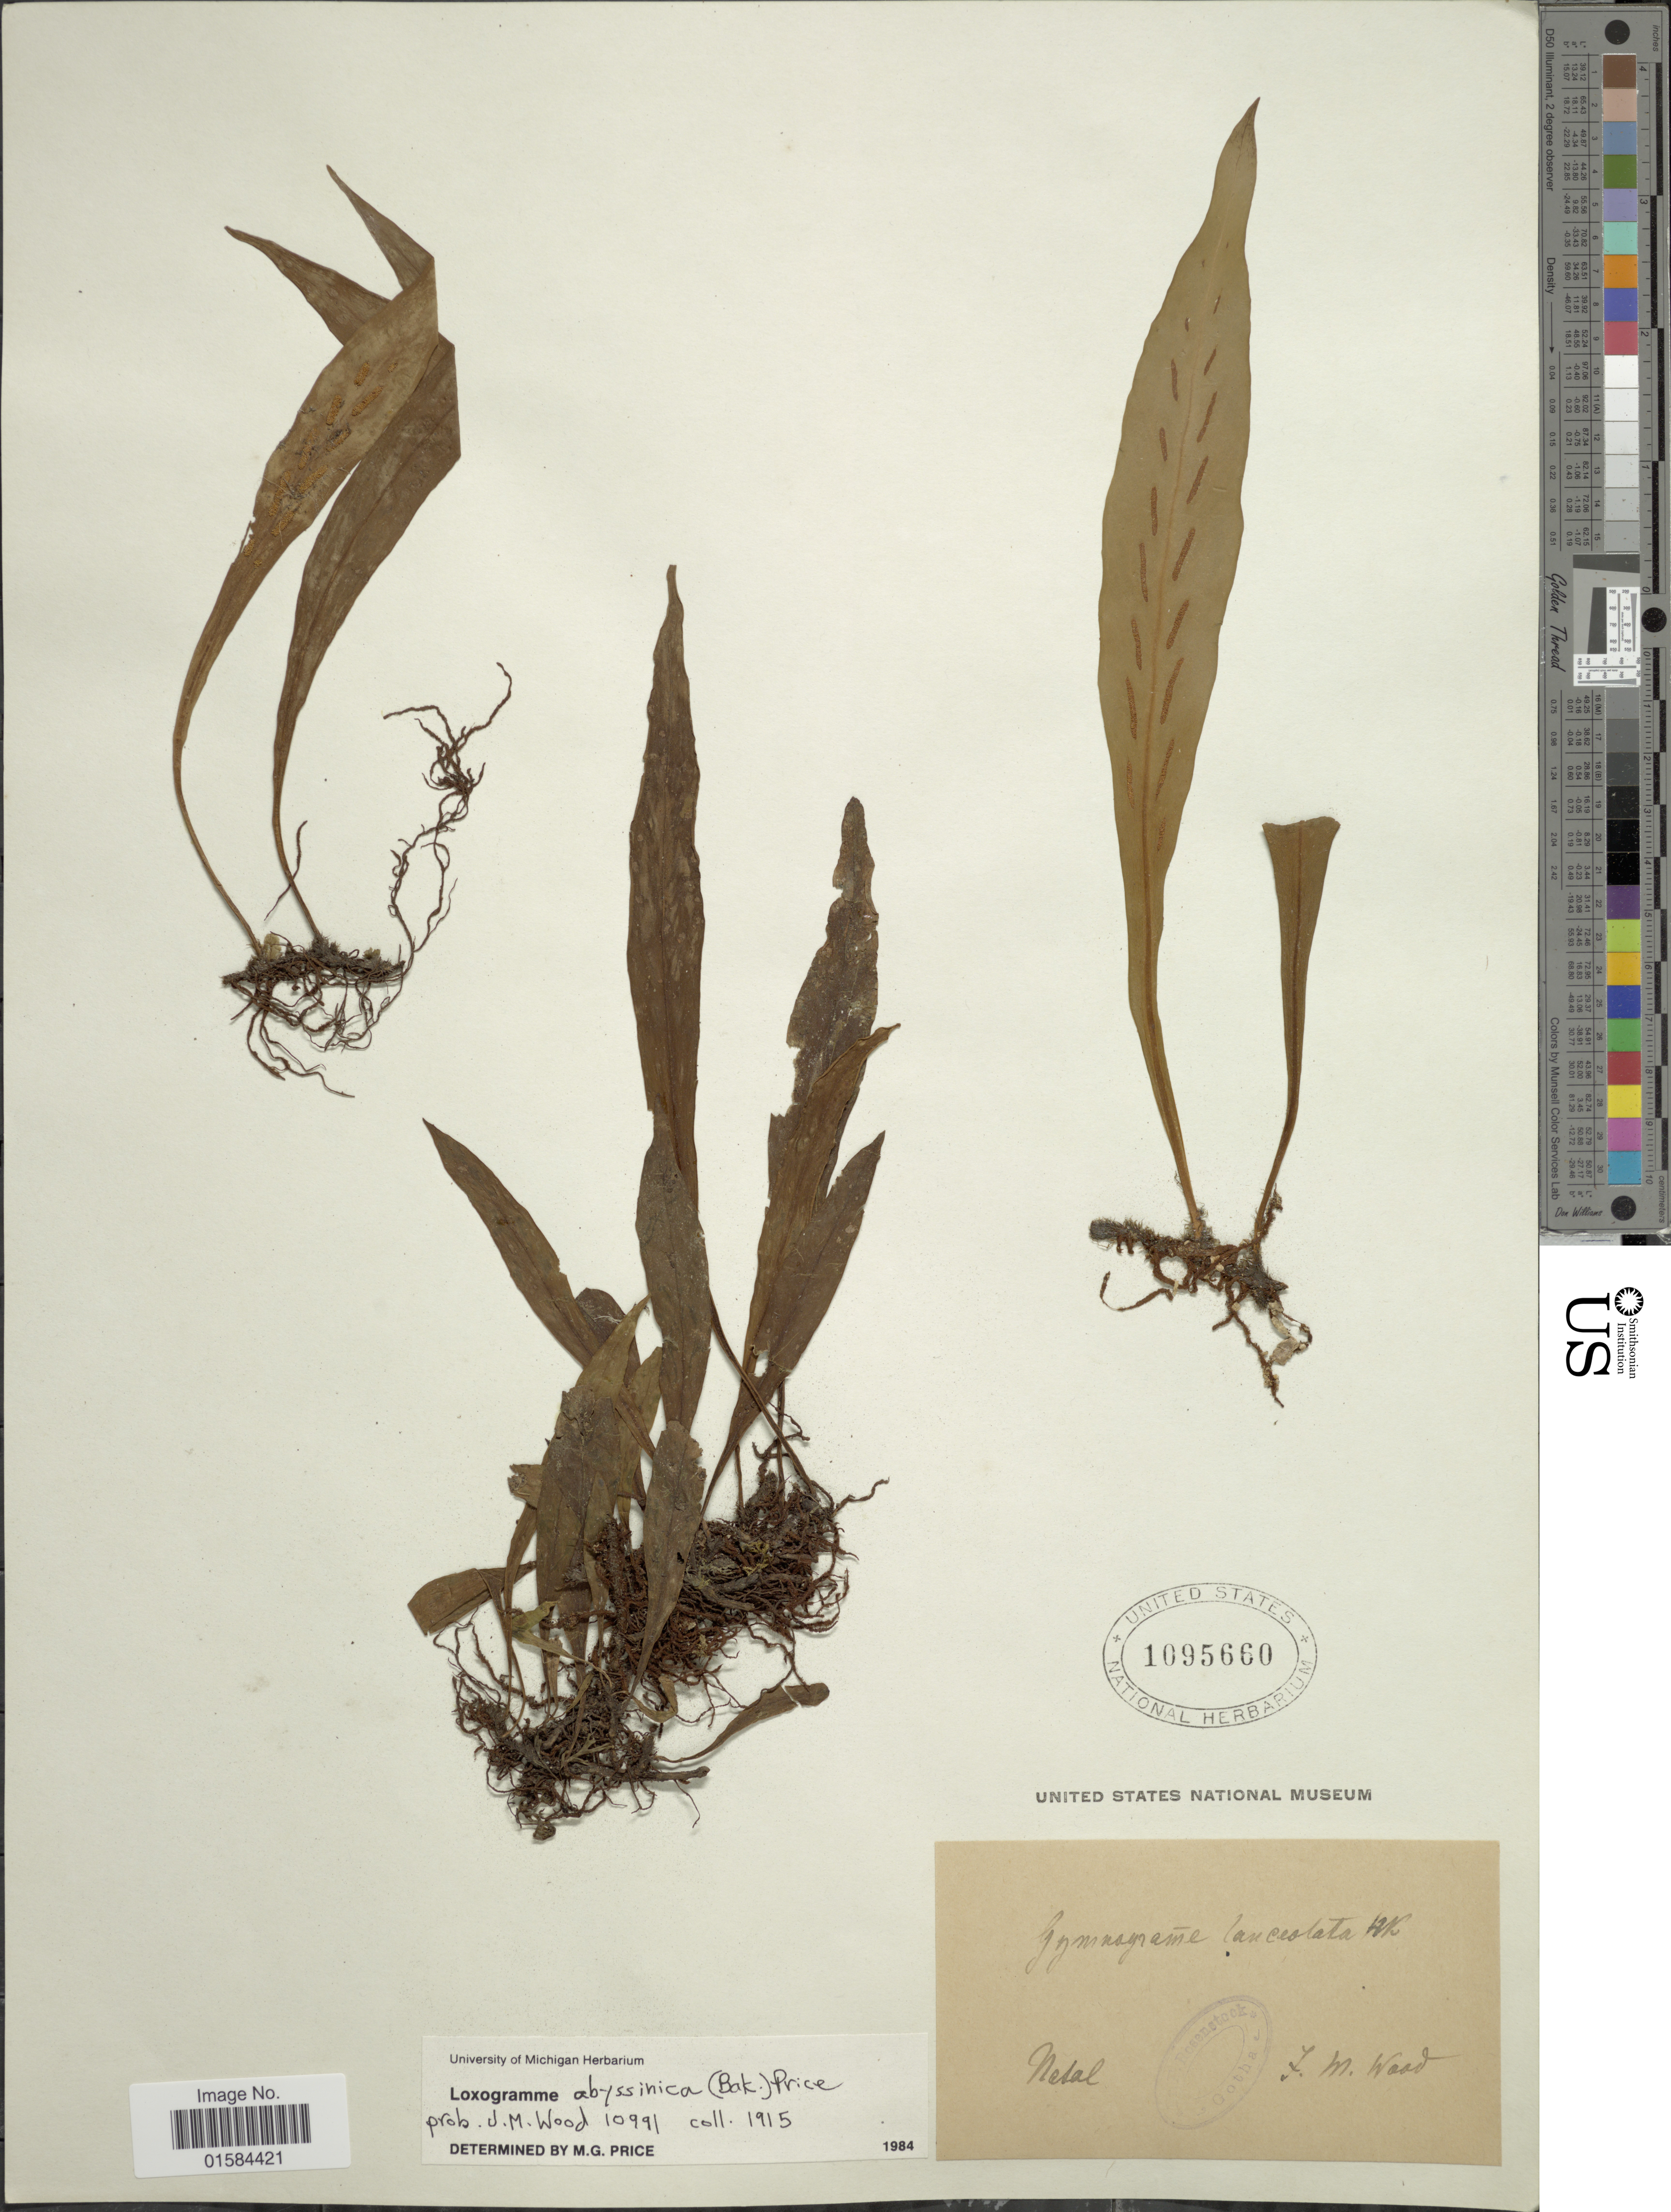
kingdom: Plantae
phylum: Tracheophyta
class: Polypodiopsida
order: Polypodiales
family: Polypodiaceae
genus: Loxogramme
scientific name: Loxogramme abyssinica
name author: (Baker) Price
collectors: F. Wood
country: South Africa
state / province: KwaZulu-Natal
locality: Natal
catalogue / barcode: US 2095660